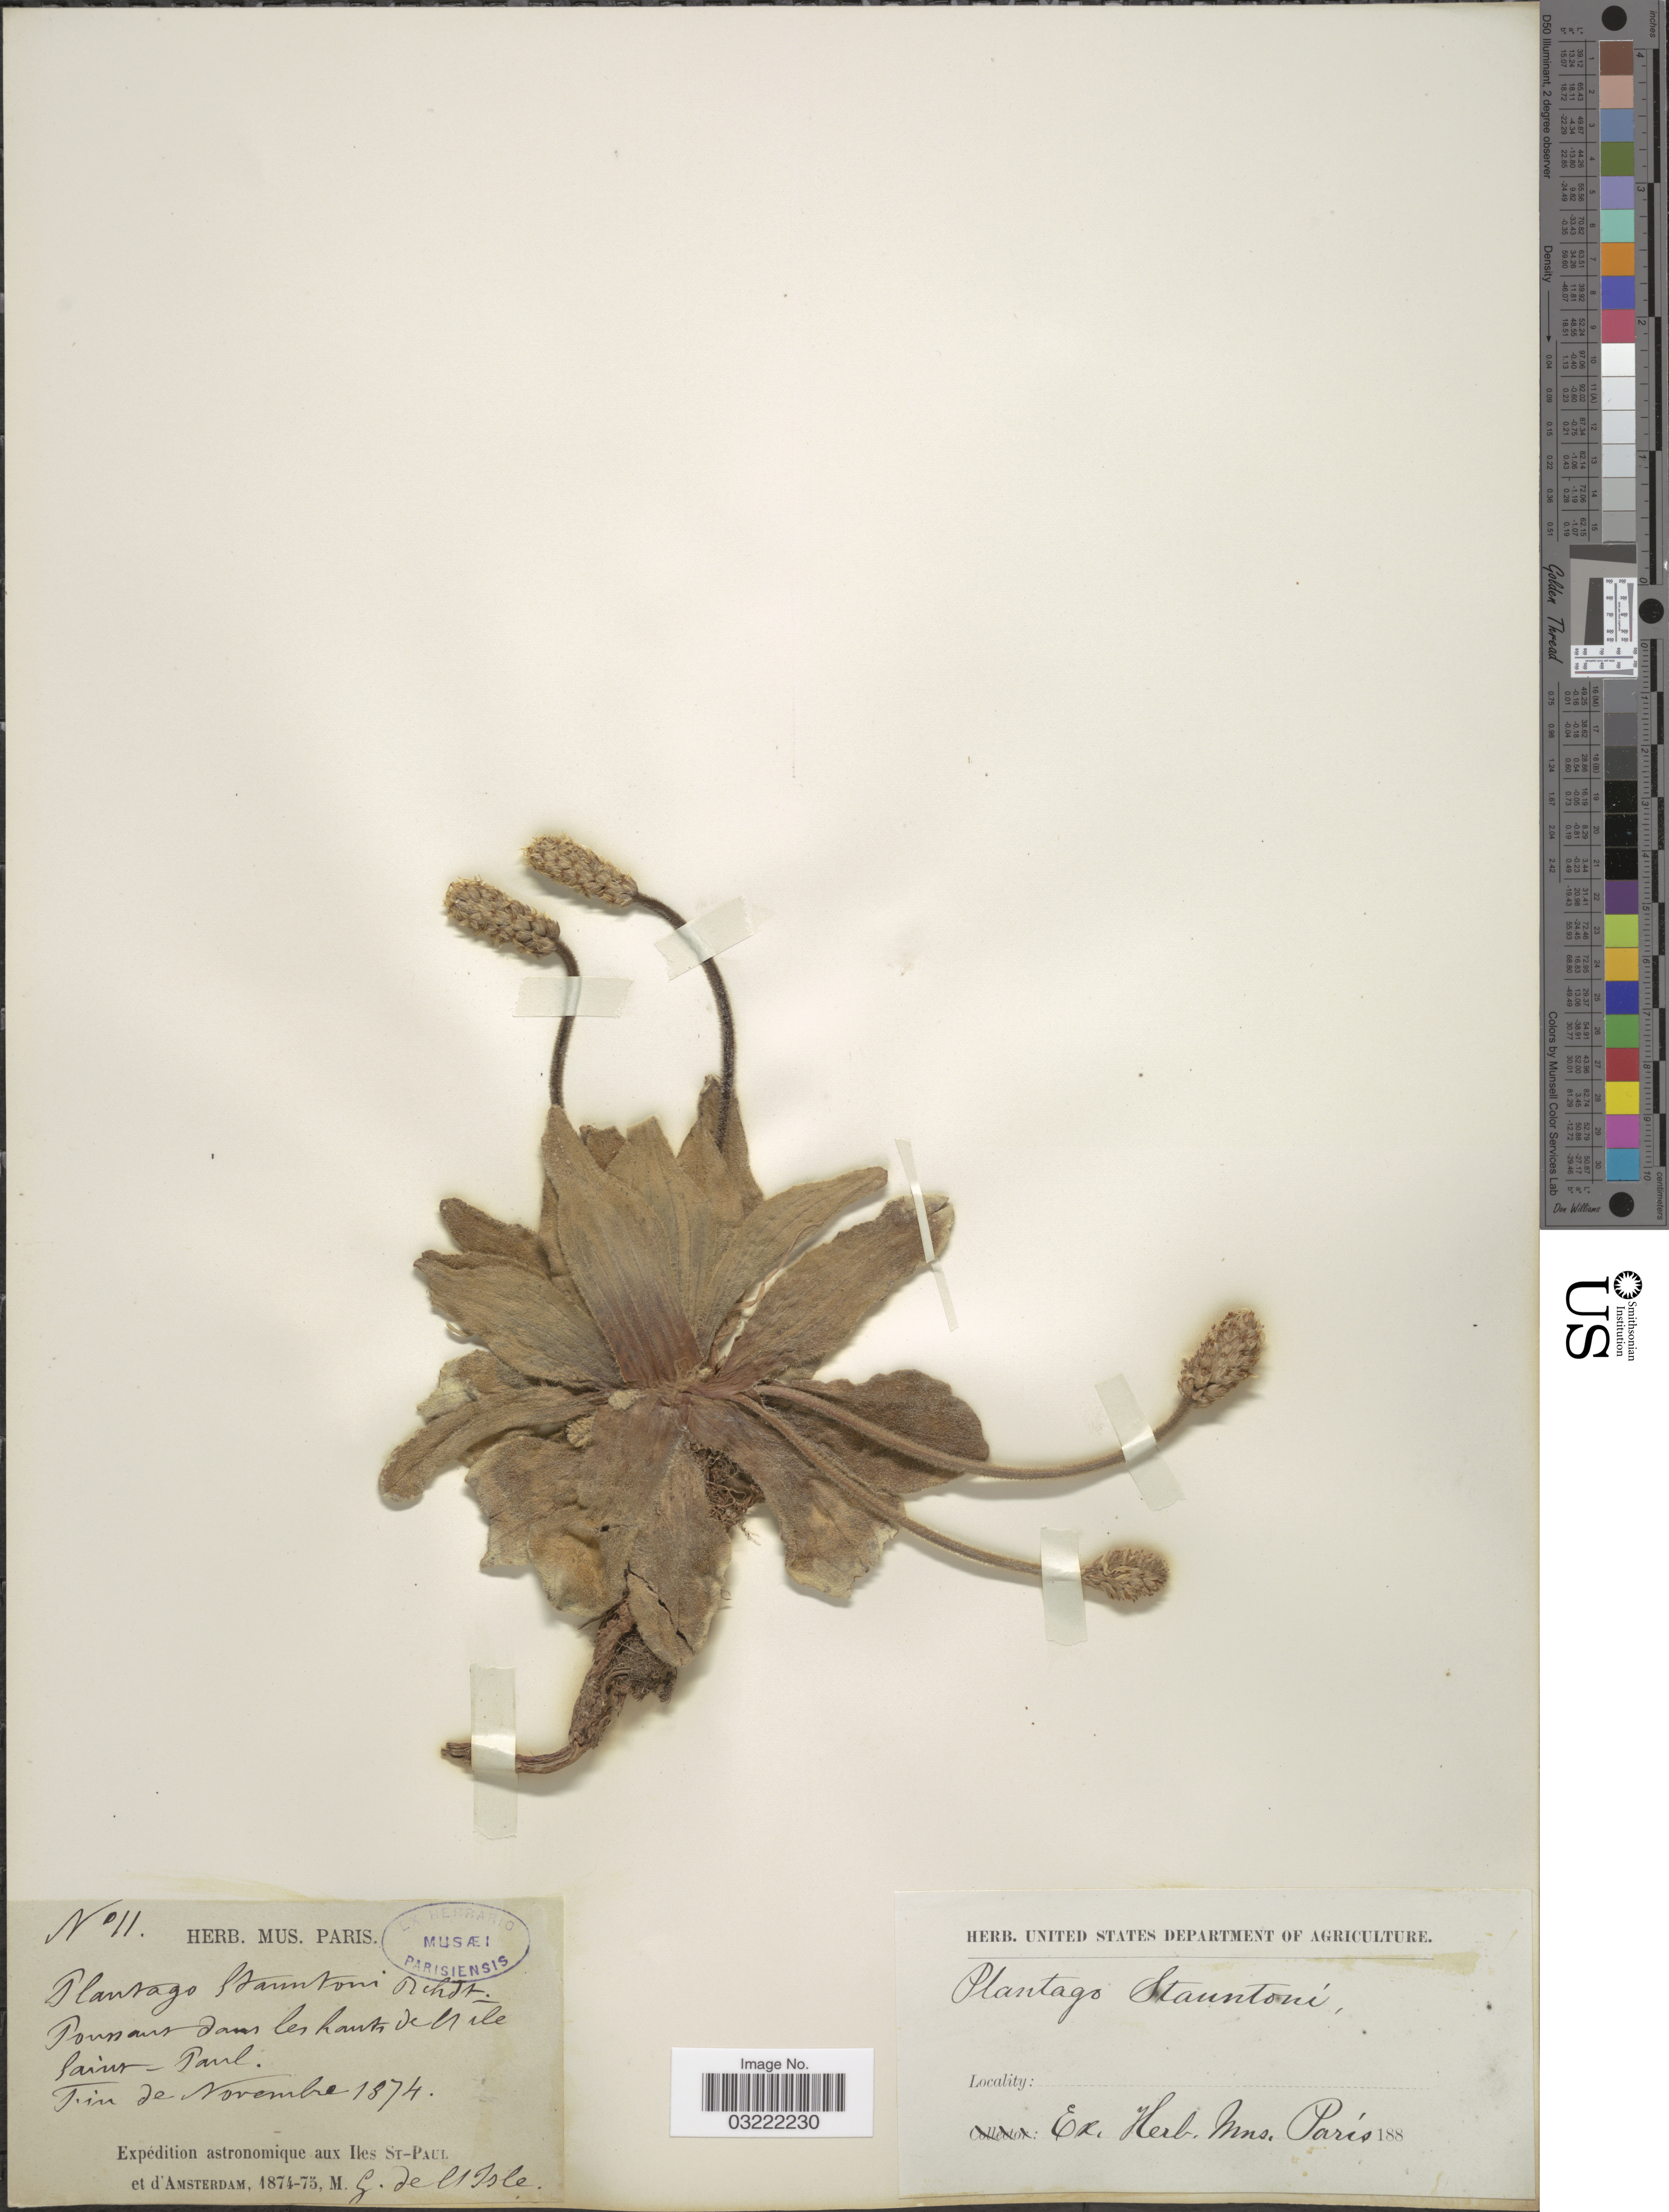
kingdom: Plantae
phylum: Tracheophyta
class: Magnoliopsida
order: Lamiales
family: Plantaginaceae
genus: Plantago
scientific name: Plantago stauntonii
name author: Reichardt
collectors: M. L'Isle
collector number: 11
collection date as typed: Fin de Novembre 1874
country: French Southern Territories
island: St. Paul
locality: Poussans [interpreted] dans les hauts de l'isle Saint-Paul. Iles St-Paul et d'Amsterdam.